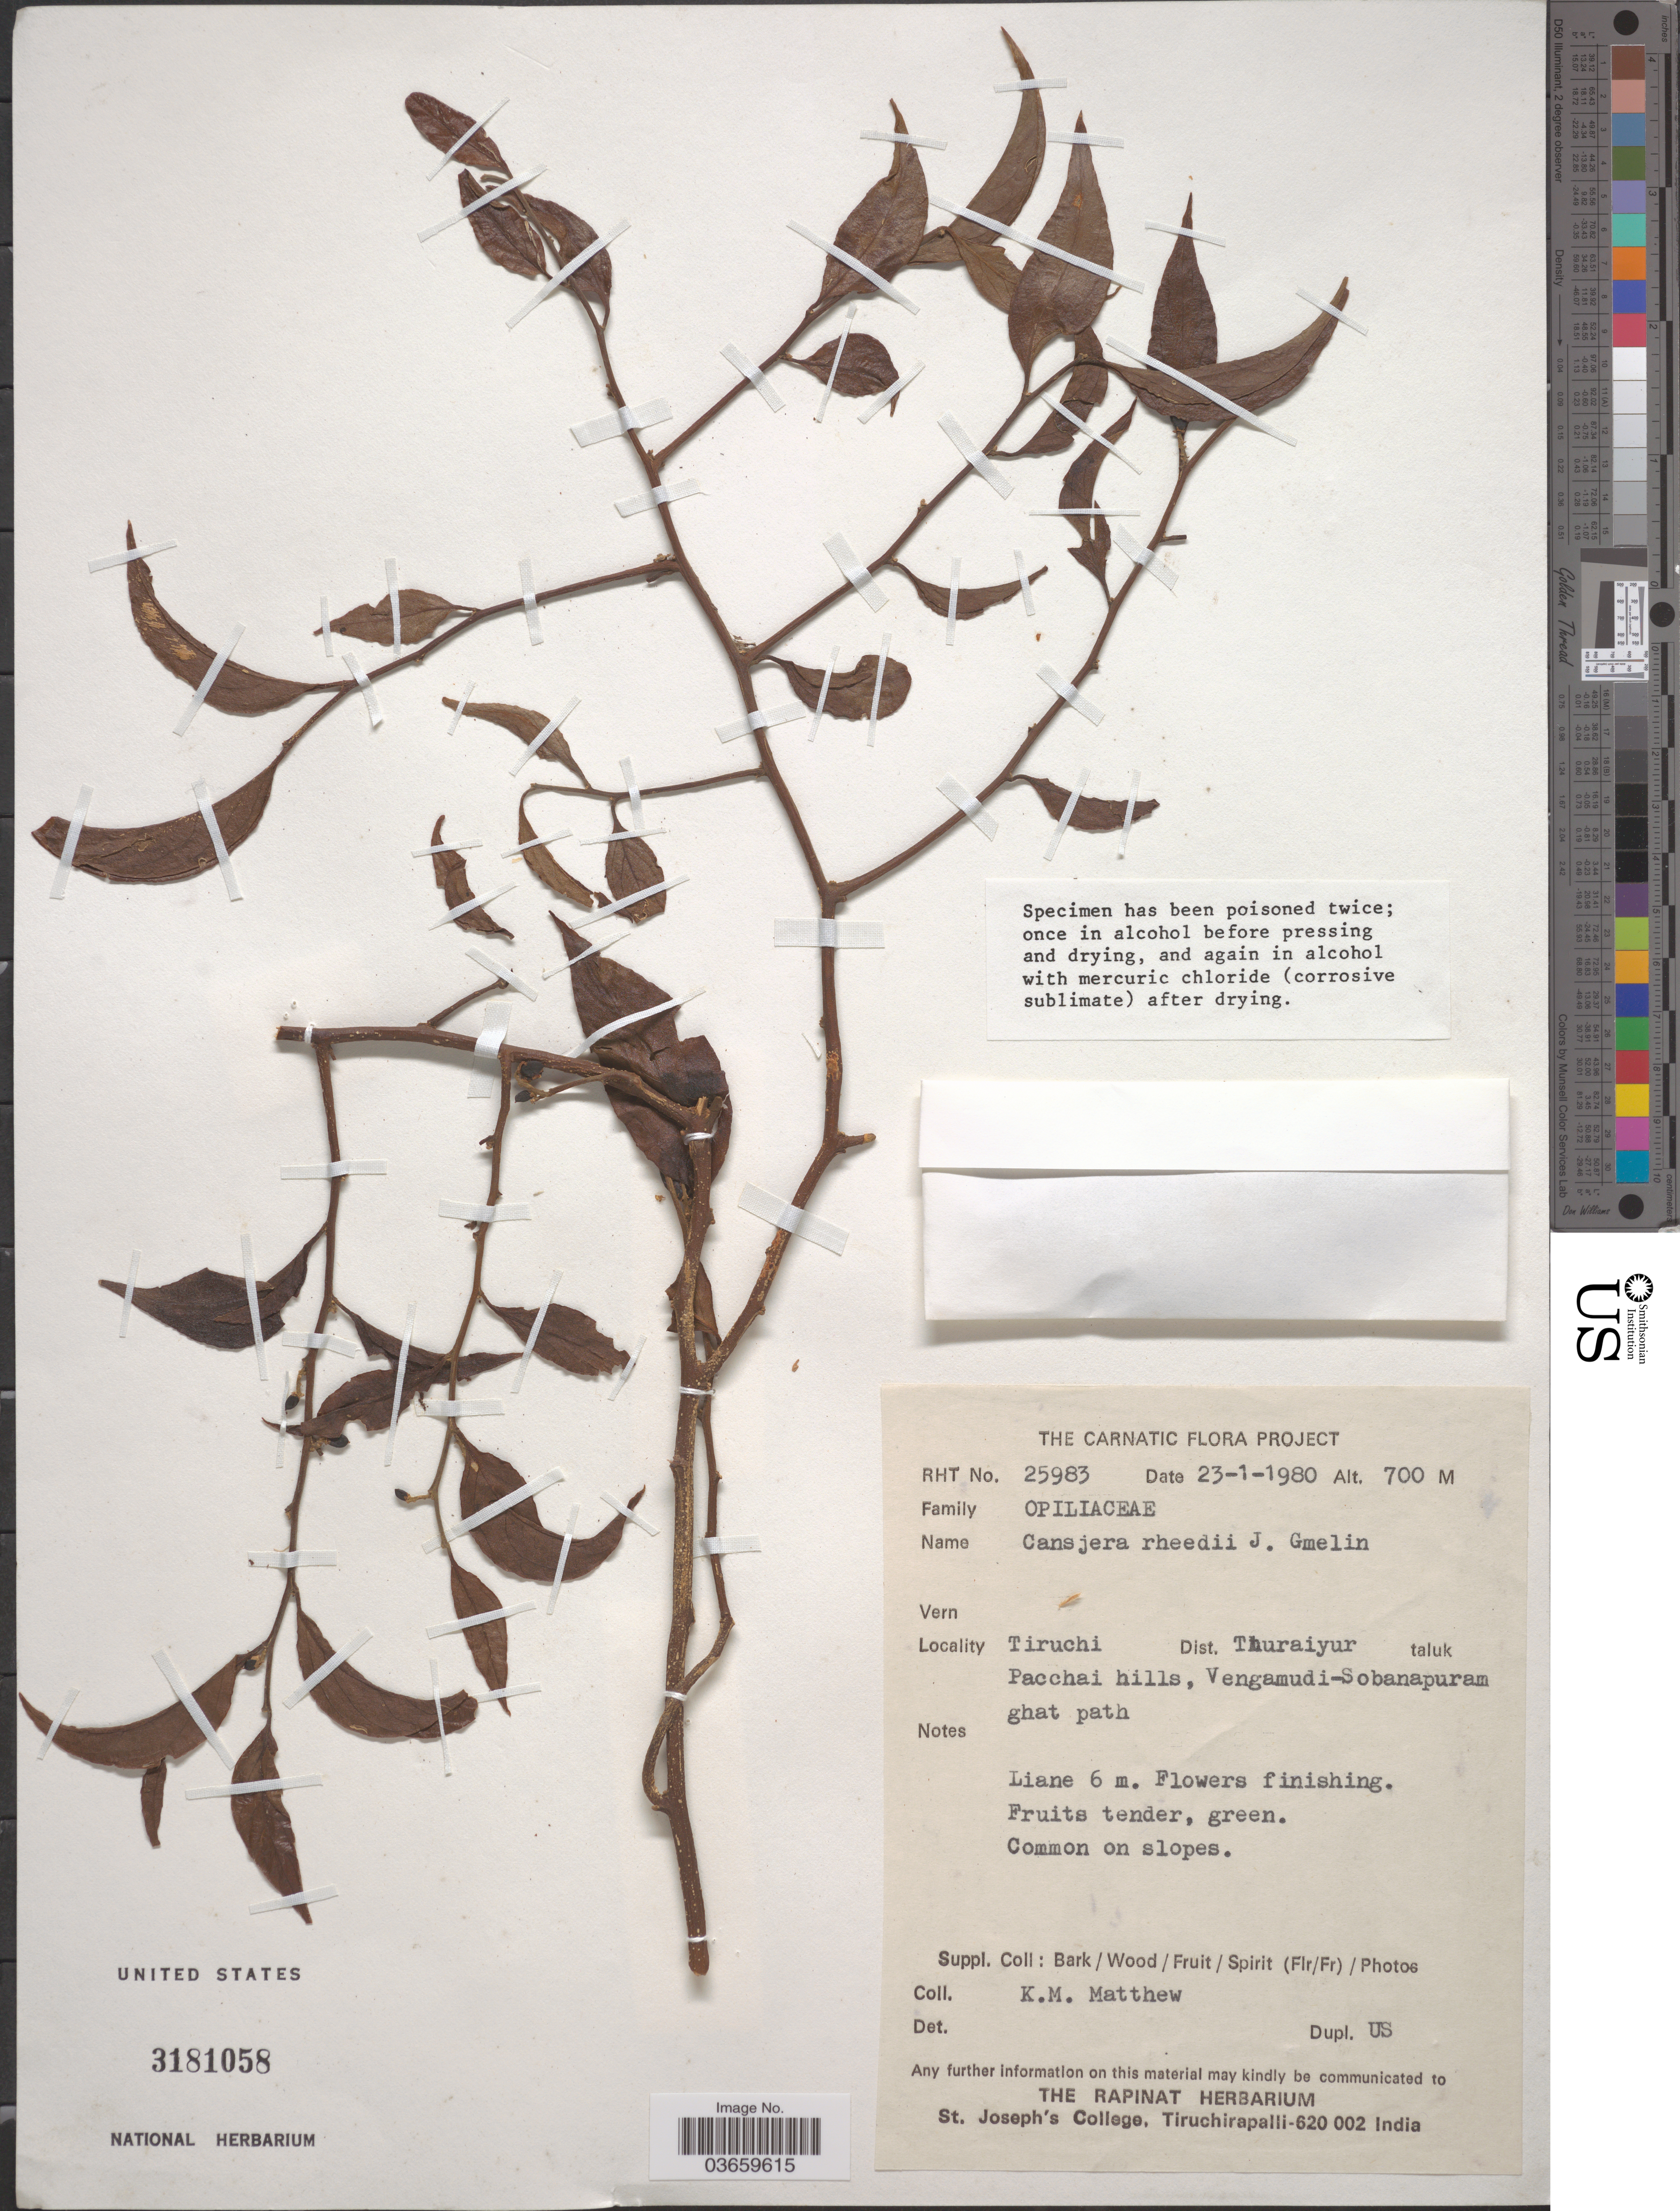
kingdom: Plantae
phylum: Tracheophyta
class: Magnoliopsida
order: Santalales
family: Opiliaceae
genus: Cansjera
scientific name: Cansjera rheedii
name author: J.F. Gmel.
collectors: K. M. Matthew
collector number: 25983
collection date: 1980-01-23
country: India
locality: Tiruchi. Dist. Thuraiyur. Pacchai hills, Vengamudi-Sobanapuram ghat path.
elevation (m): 700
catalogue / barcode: US 3181058